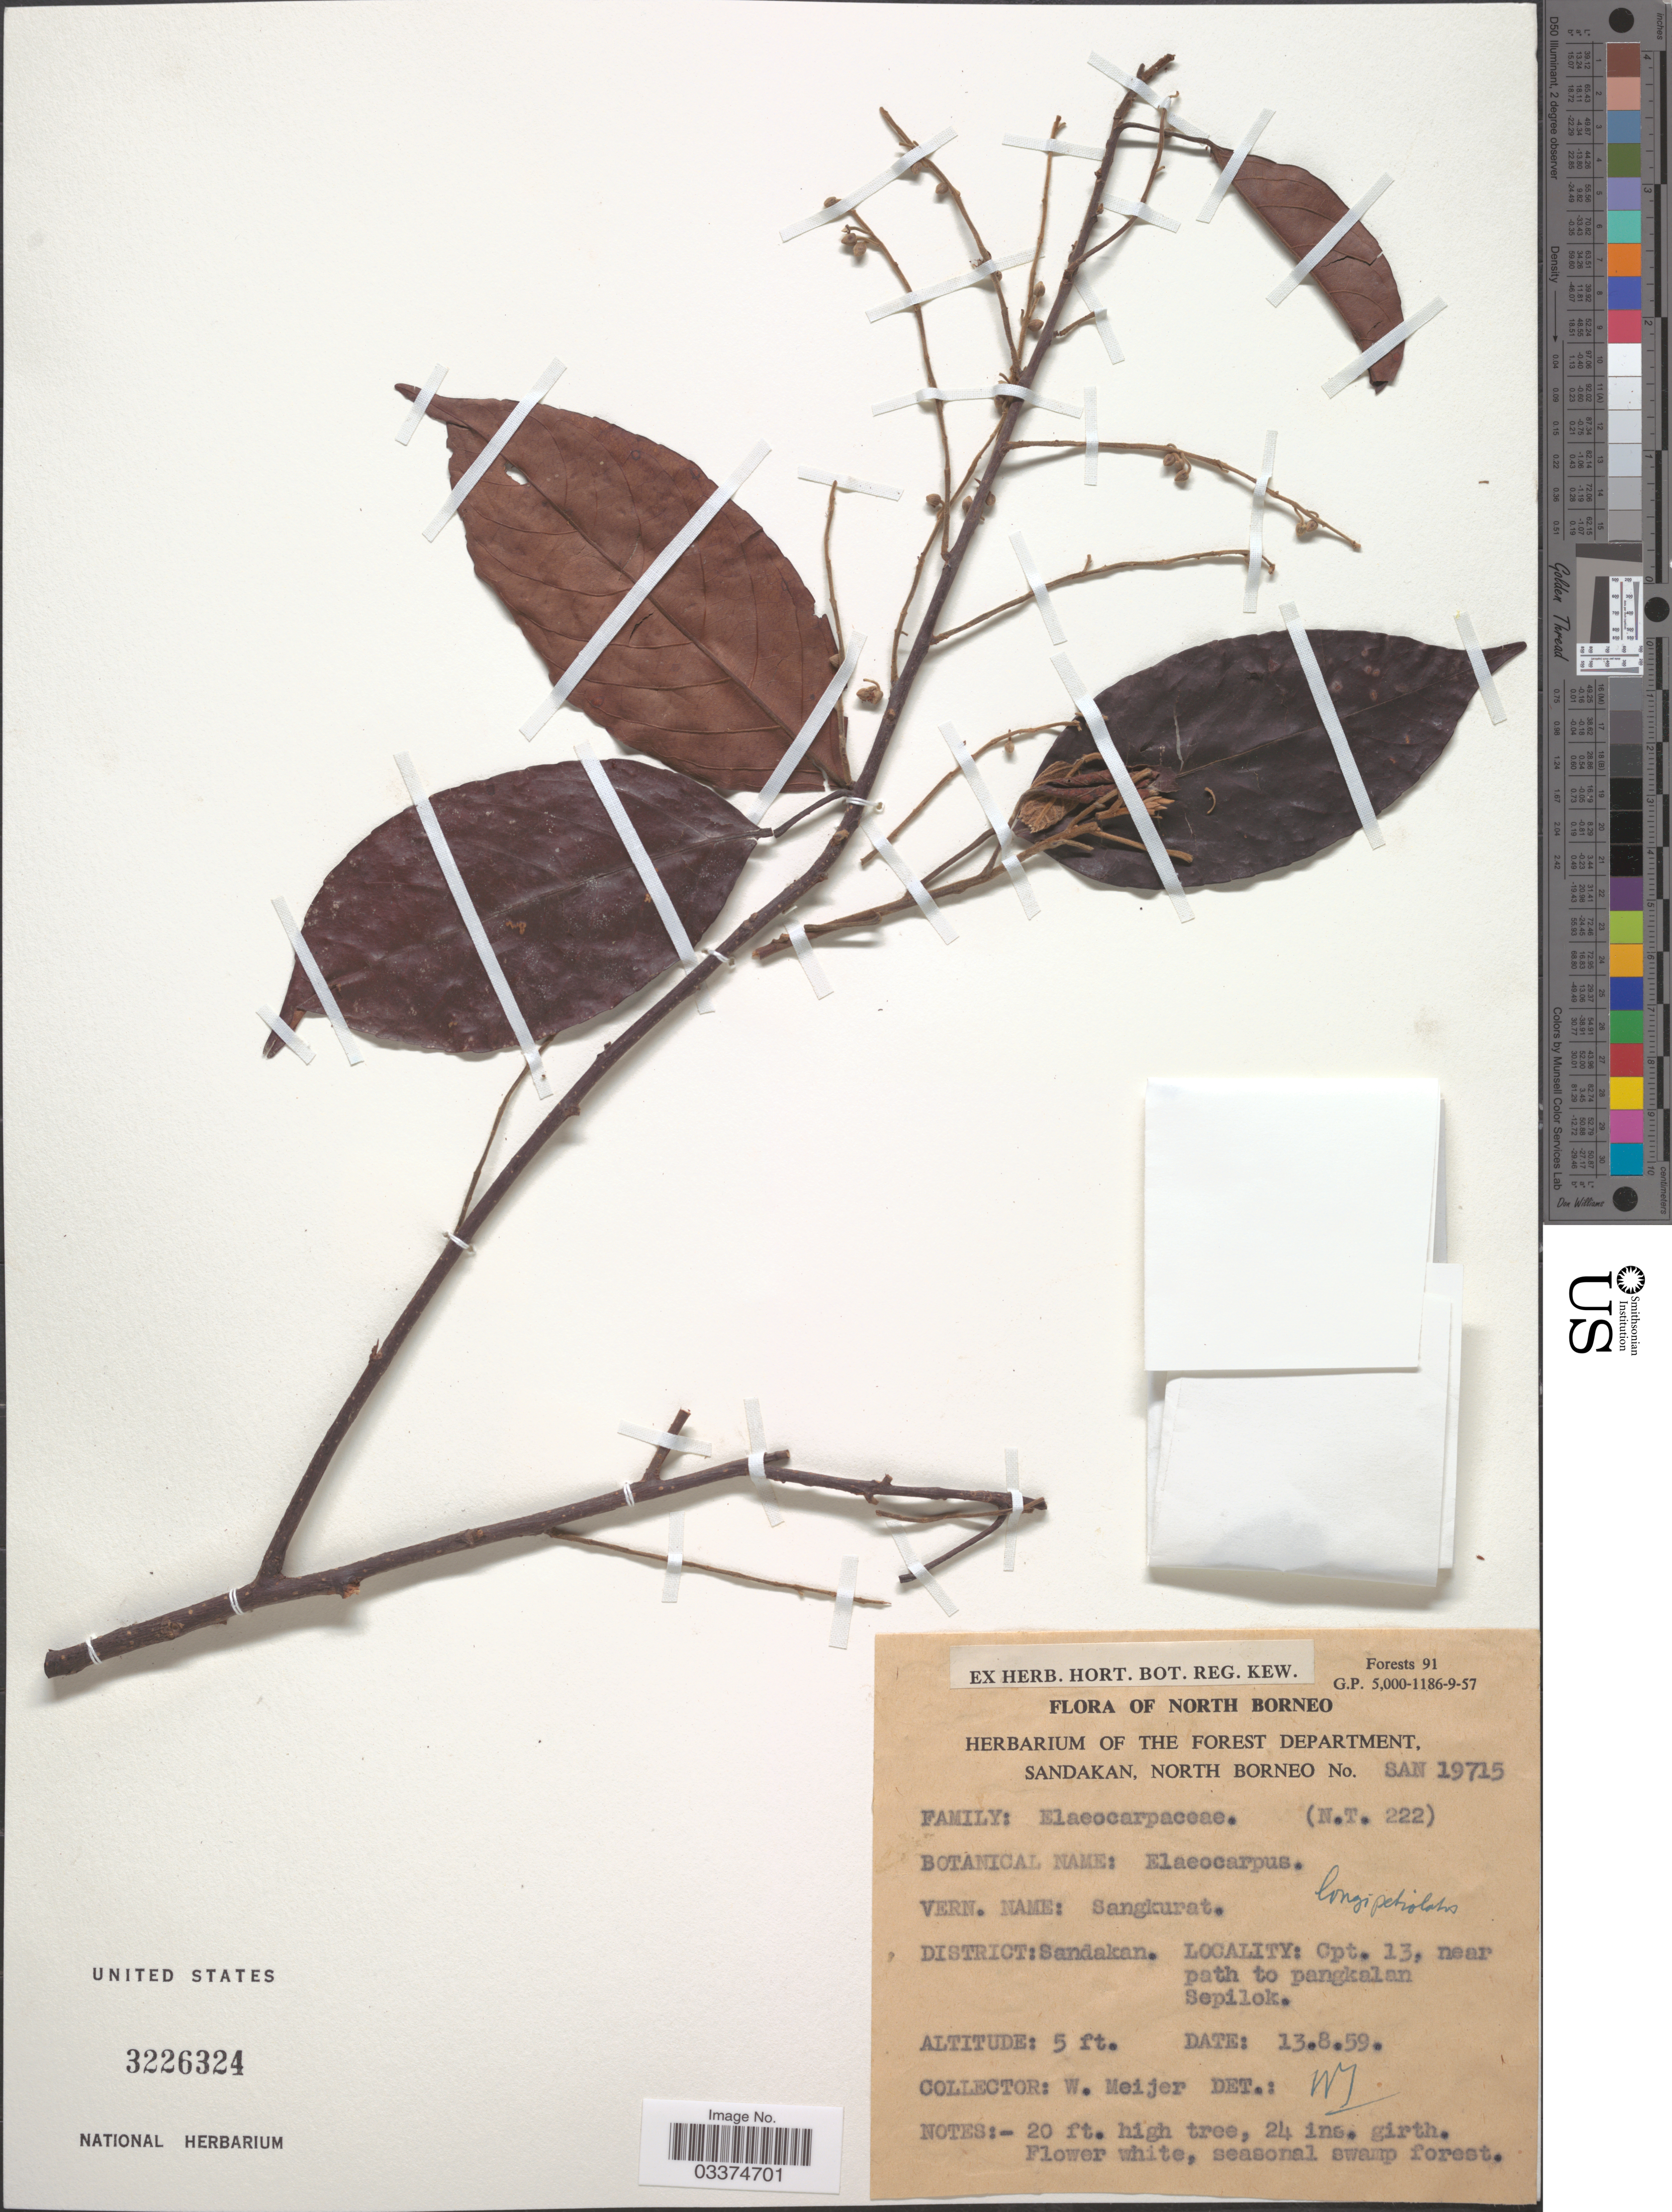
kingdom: Plantae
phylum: Tracheophyta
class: Magnoliopsida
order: Oxalidales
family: Elaeocarpaceae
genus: Elaeocarpus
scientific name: Elaeocarpus stipularis var. longipetiolatus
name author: Merr.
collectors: W. Meijer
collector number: SAN 19715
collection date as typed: Transcribed d/m/y: 13/8/59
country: Malaysia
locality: North Borneo. District: Sandakan. Cpt. 13, near path to pangkalan Sepilok.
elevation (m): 2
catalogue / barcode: US 3226324